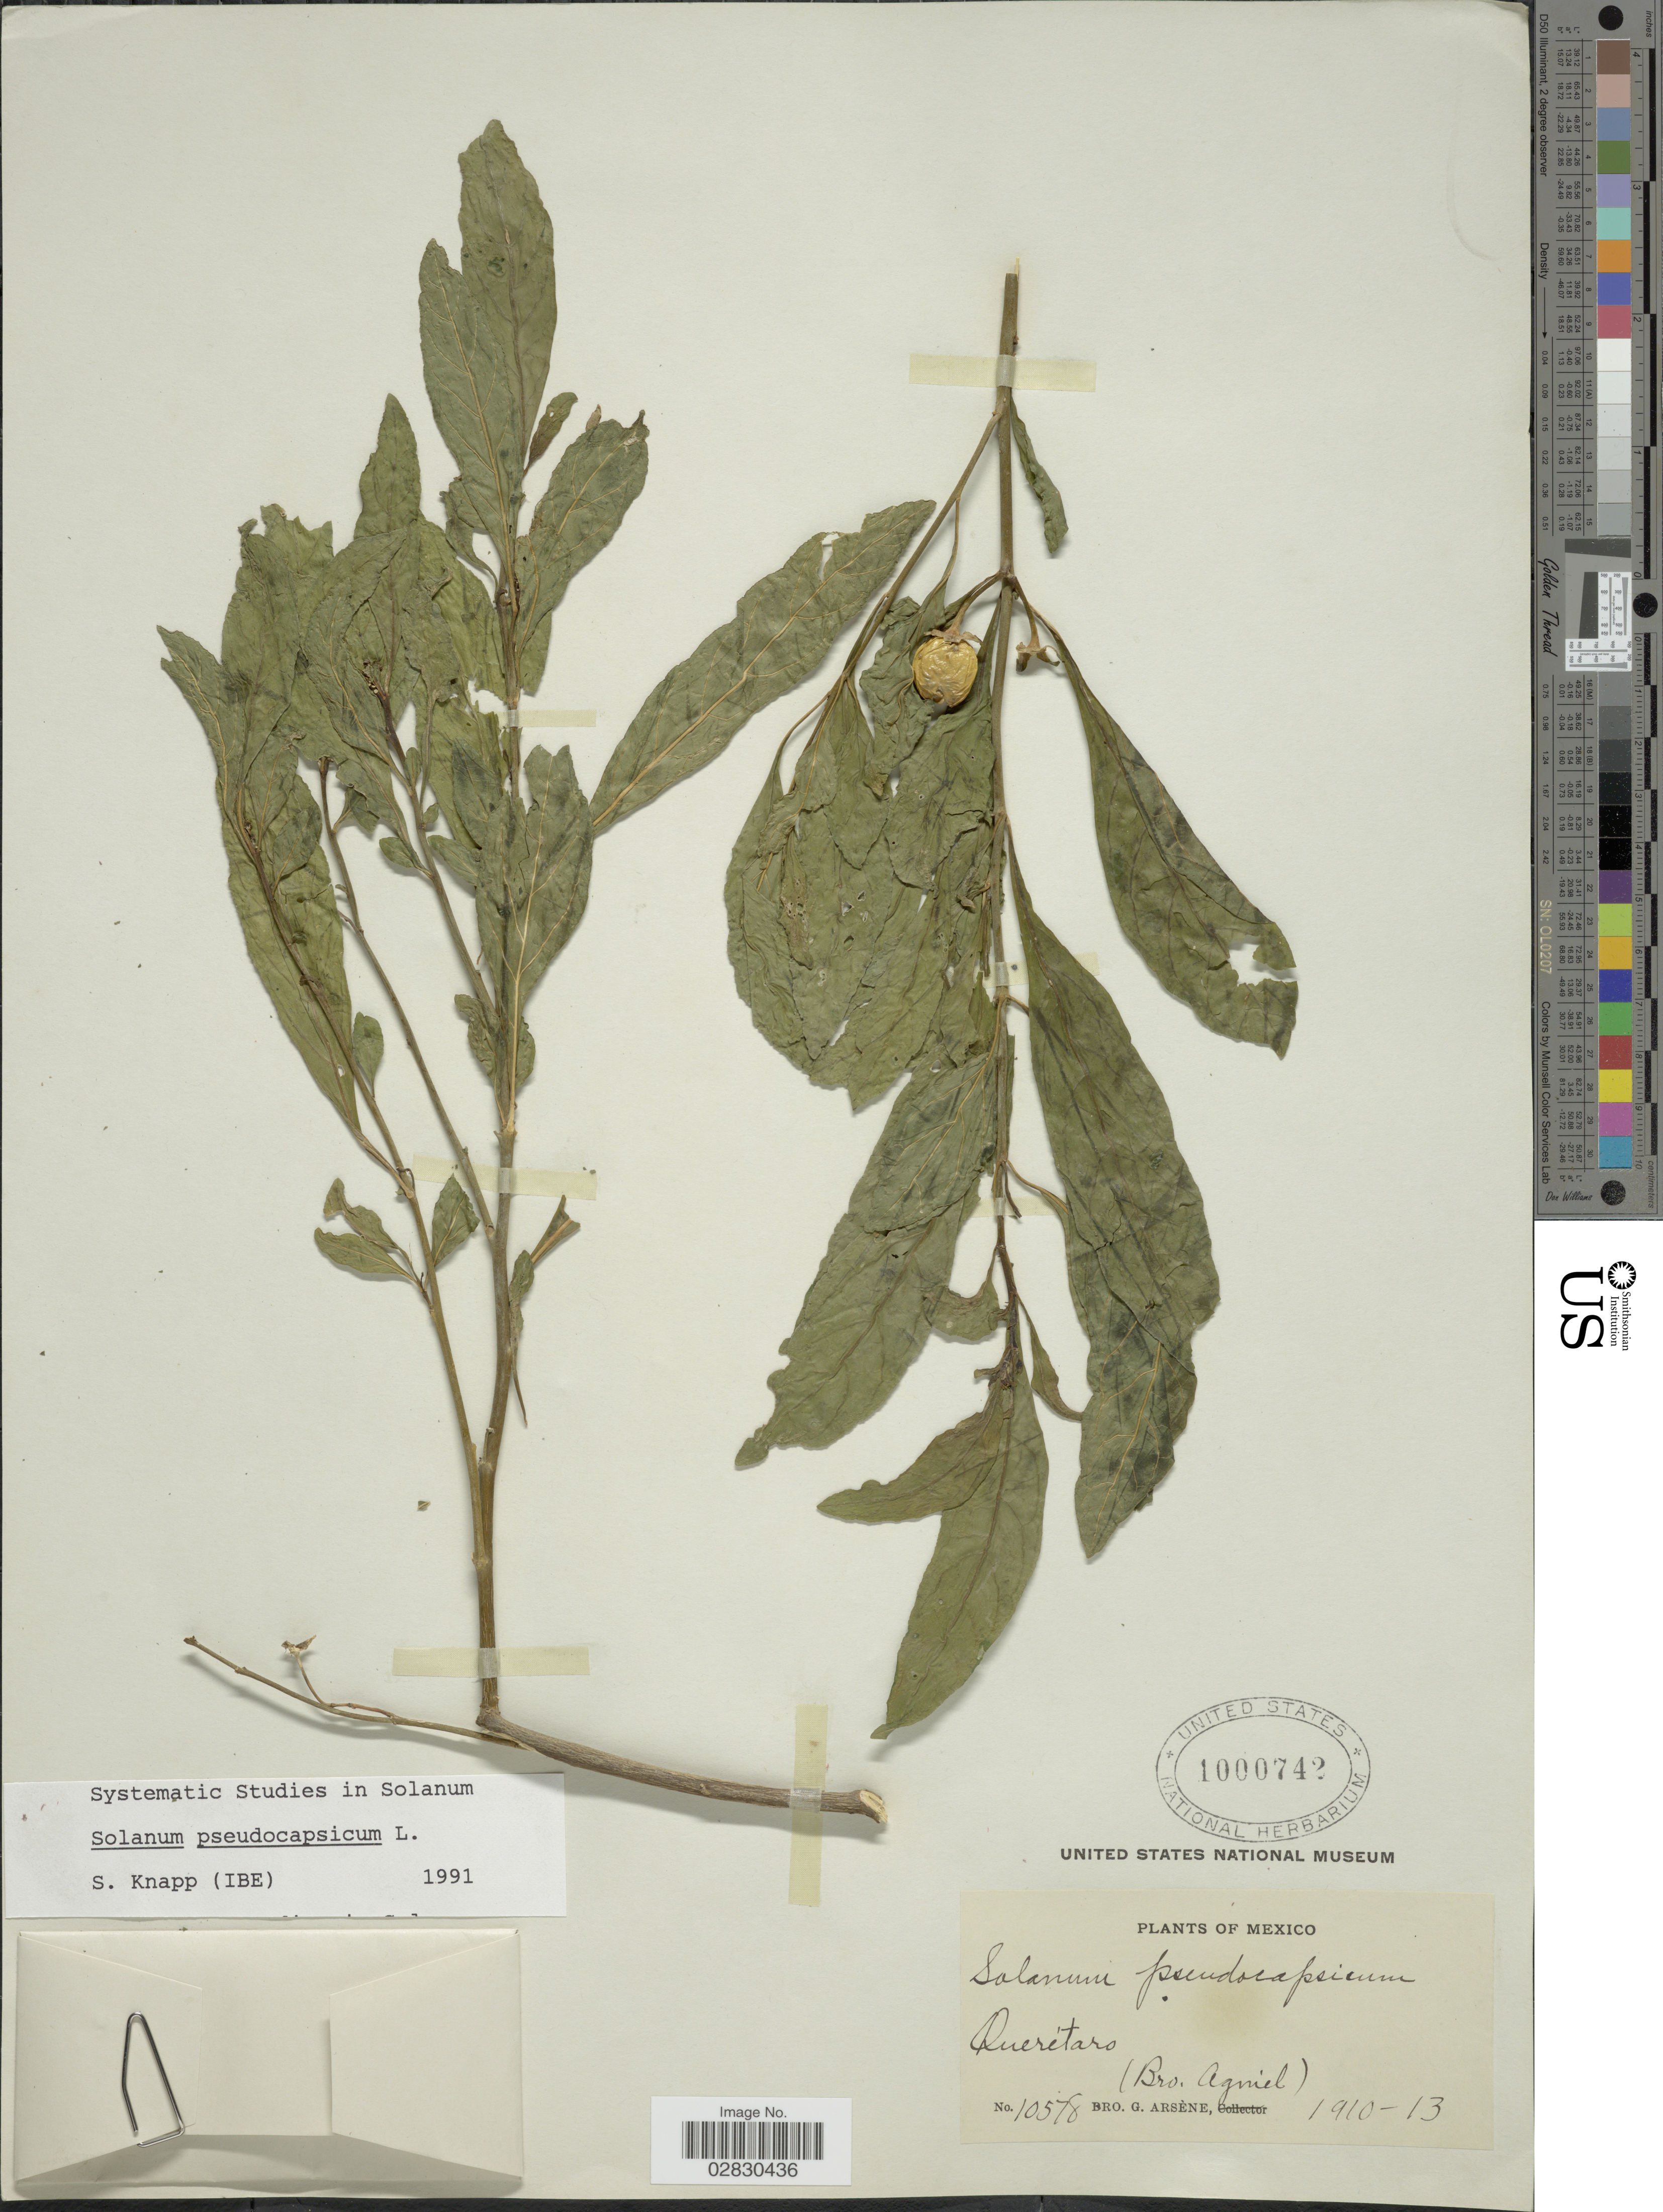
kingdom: Plantae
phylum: Tracheophyta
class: Magnoliopsida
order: Solanales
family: Solanaceae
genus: Solanum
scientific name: Solanum pseudocapsicum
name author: L.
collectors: Bro. G. Arsène & Bro. Agniel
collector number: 10578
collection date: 1910/1913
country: Mexico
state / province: Querétaro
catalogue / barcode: US 1000742